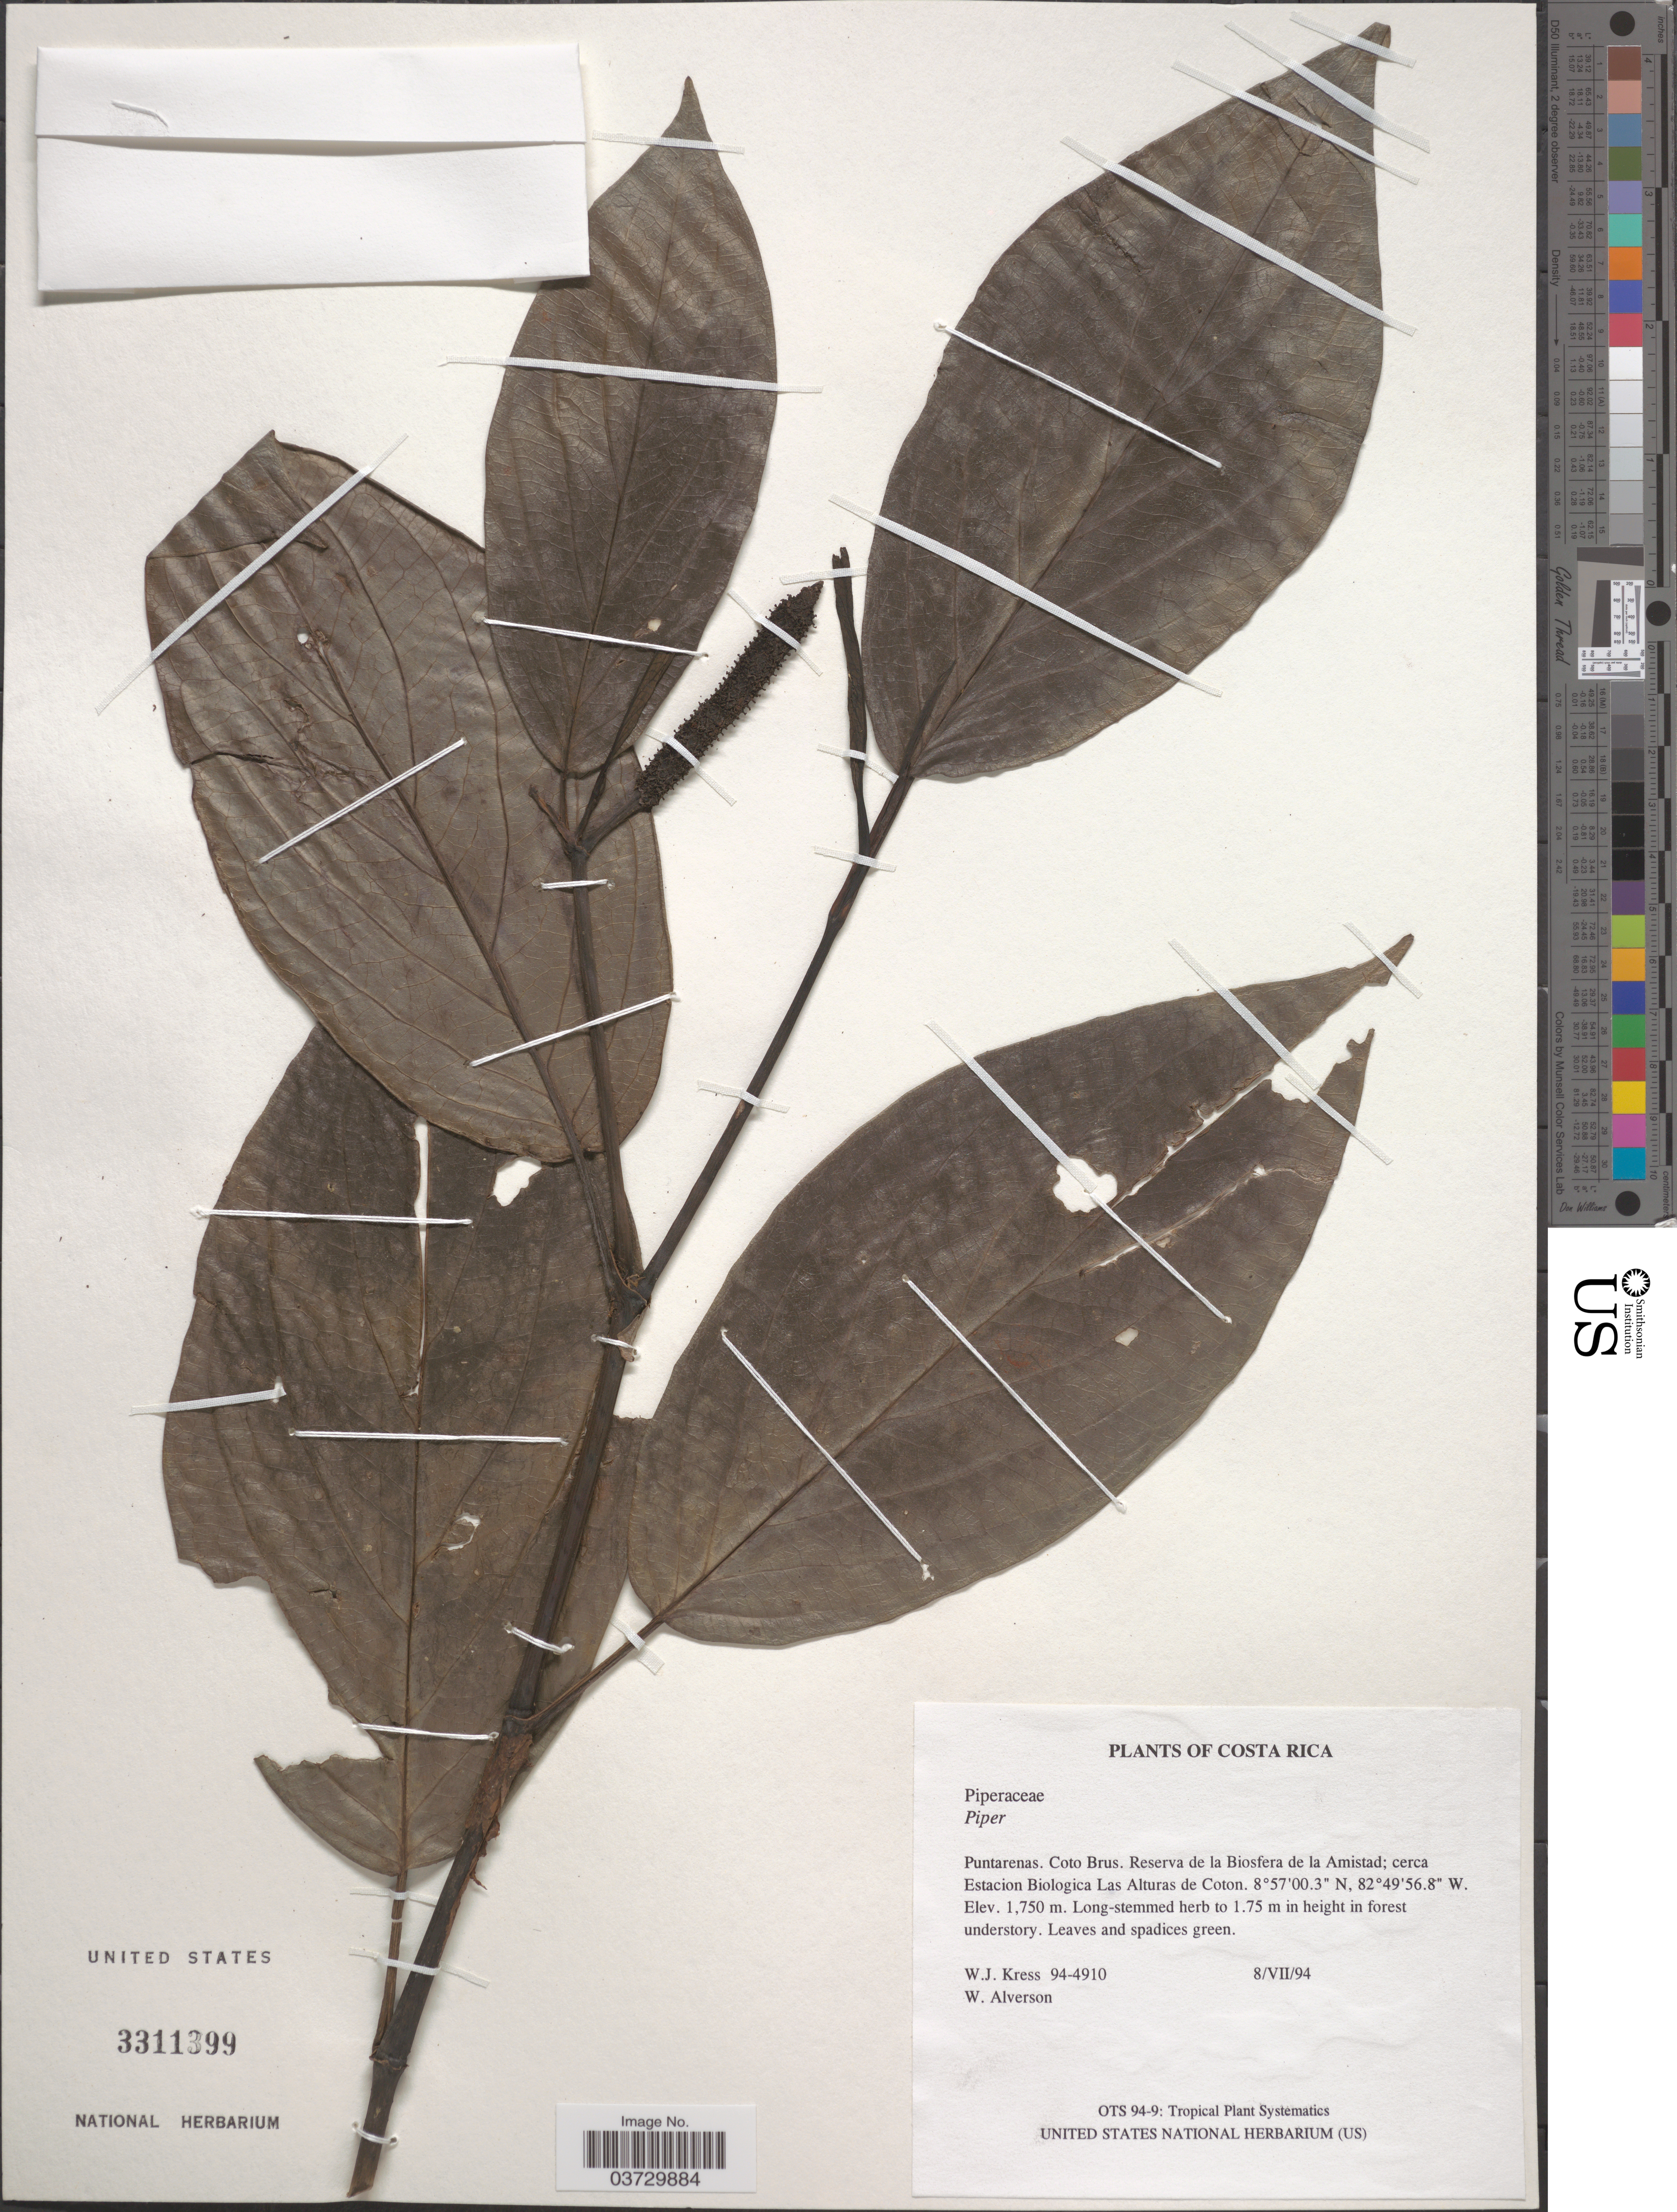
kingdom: Plantae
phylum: Tracheophyta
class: Magnoliopsida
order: Piperales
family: Piperaceae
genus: Piper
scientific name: Piper sp.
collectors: W. J. Kress & W. S. Alverson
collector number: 94-4910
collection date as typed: Transcribed d/m/y: 8/7/94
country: Costa Rica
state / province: Puntarenas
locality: Coto Brus. Reserva de la Biosfera de la Amistad; cerca Estacion Biologica Las Alturas de Coton.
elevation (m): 1750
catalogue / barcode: US 3311399